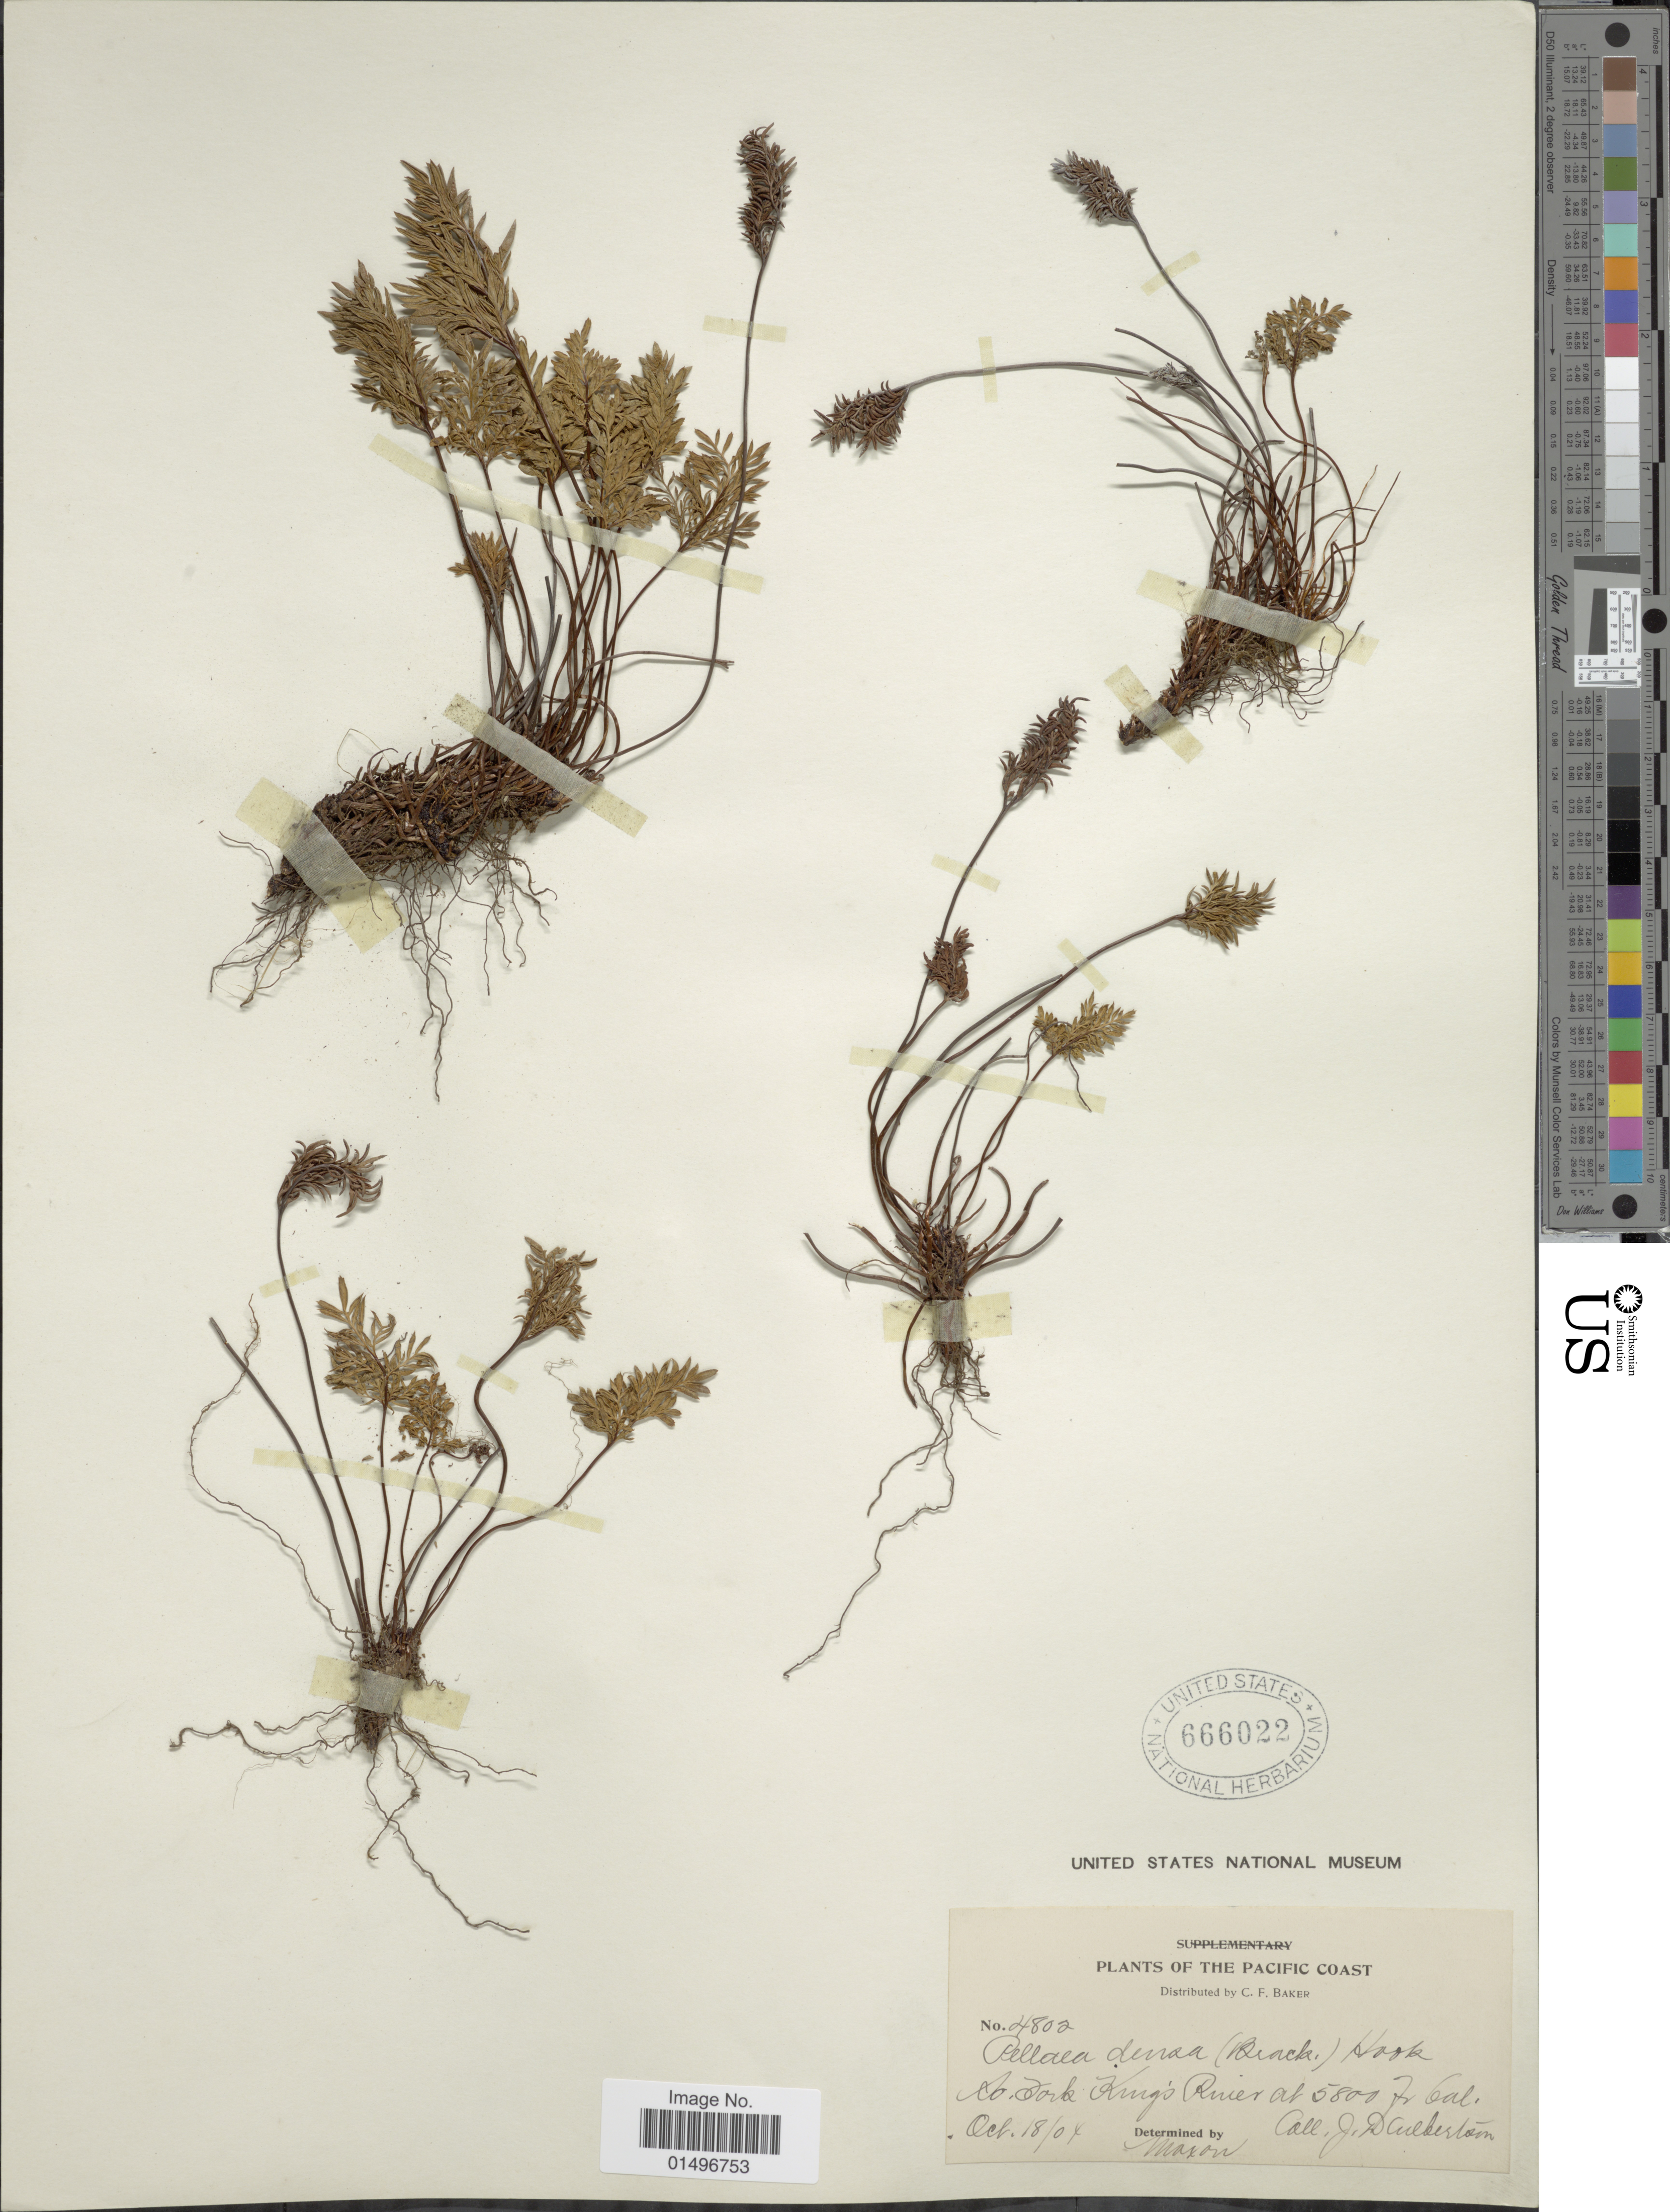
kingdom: Plantae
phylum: Tracheophyta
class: Polypodiopsida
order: Polypodiales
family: Pteridaceae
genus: Aspidotis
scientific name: Aspidotis densa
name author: (Brack.) Lellinger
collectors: J. Culbertson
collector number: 4802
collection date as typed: Transcribed d/m/y: 18/10/4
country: United States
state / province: California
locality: Pacific Coast, Kings River, California.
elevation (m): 1768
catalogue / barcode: US 666022